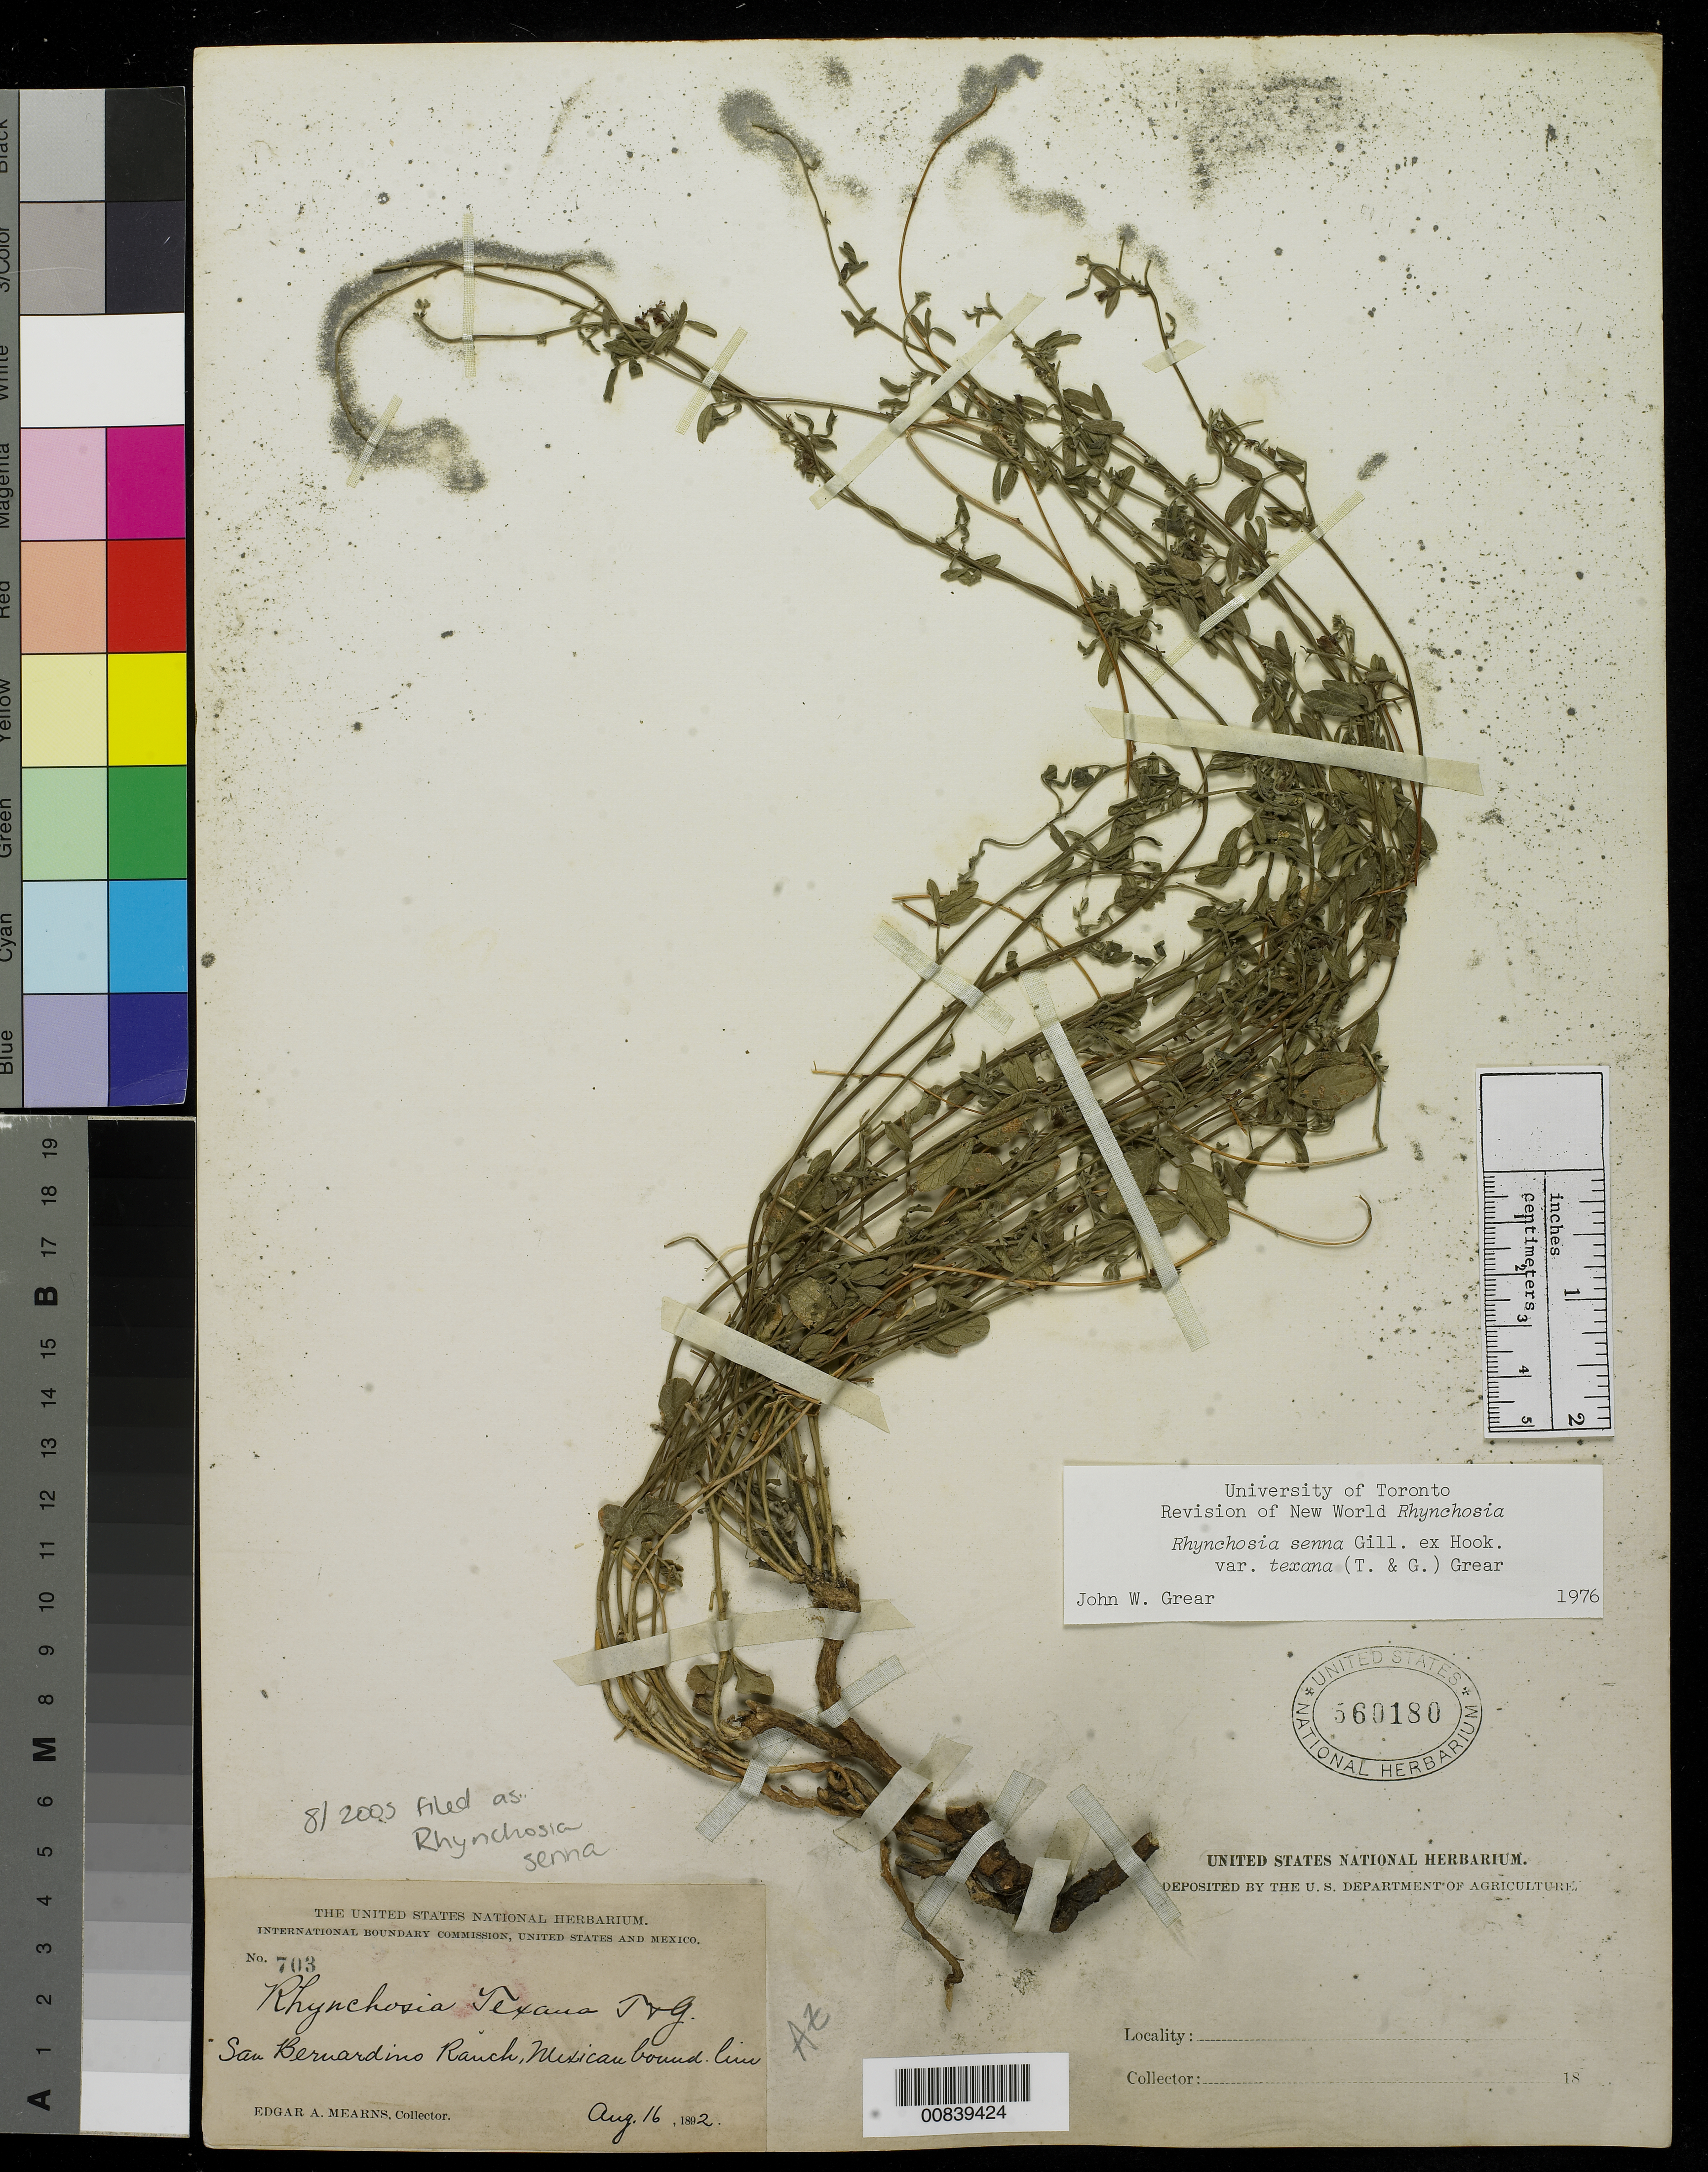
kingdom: Plantae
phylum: Tracheophyta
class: Magnoliopsida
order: Fabales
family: Fabaceae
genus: Rhynchosia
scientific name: Rhynchosia senna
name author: Gillies ex Hook.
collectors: E. A. Mearns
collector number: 703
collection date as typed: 16 Aug 1892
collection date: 1892-08-16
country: United States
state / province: Arizona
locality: San Bernardino Ranch, Mexican Boundary Line.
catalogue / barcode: US 560180